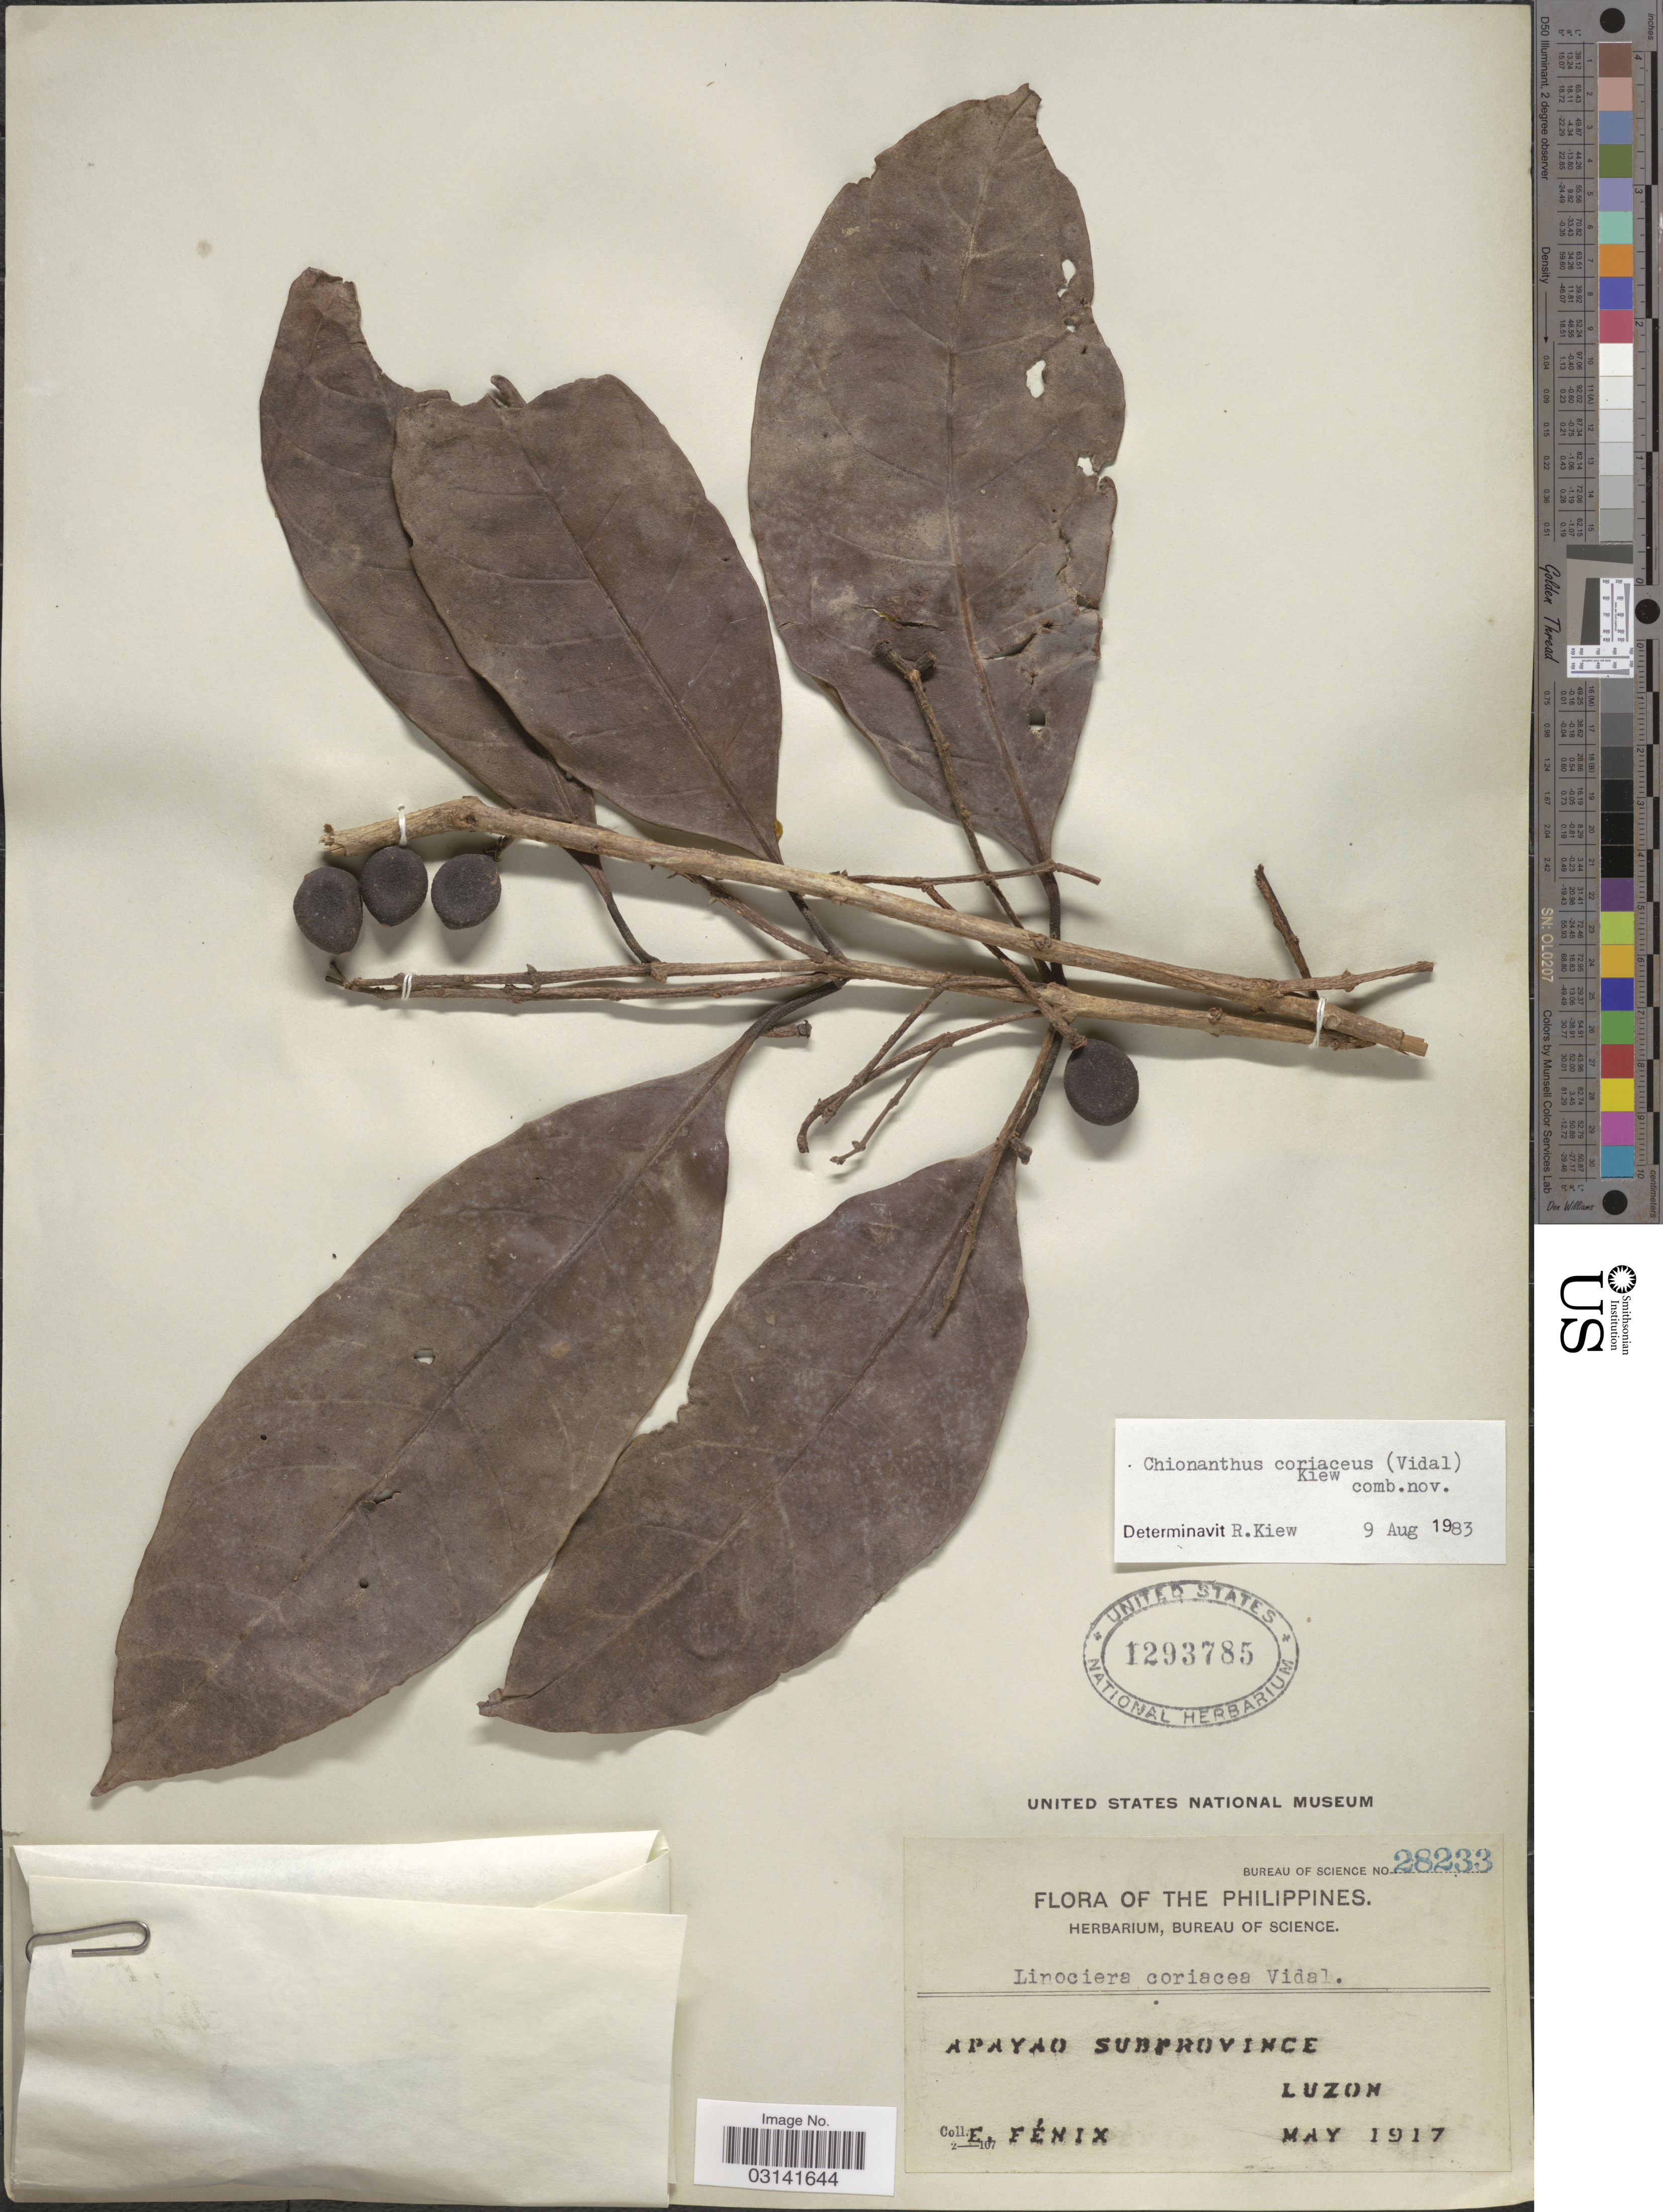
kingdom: Plantae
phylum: Tracheophyta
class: Magnoliopsida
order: Lamiales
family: Oleaceae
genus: Chionanthus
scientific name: Chionanthus coriaceus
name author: (S. Vidal) Y.P. Yang & S.Y. Lu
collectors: E. Fénix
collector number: Bureau of Science 28233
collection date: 1917-05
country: Philippines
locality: Apayao Subprovince. Luzon.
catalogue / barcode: US 1293785